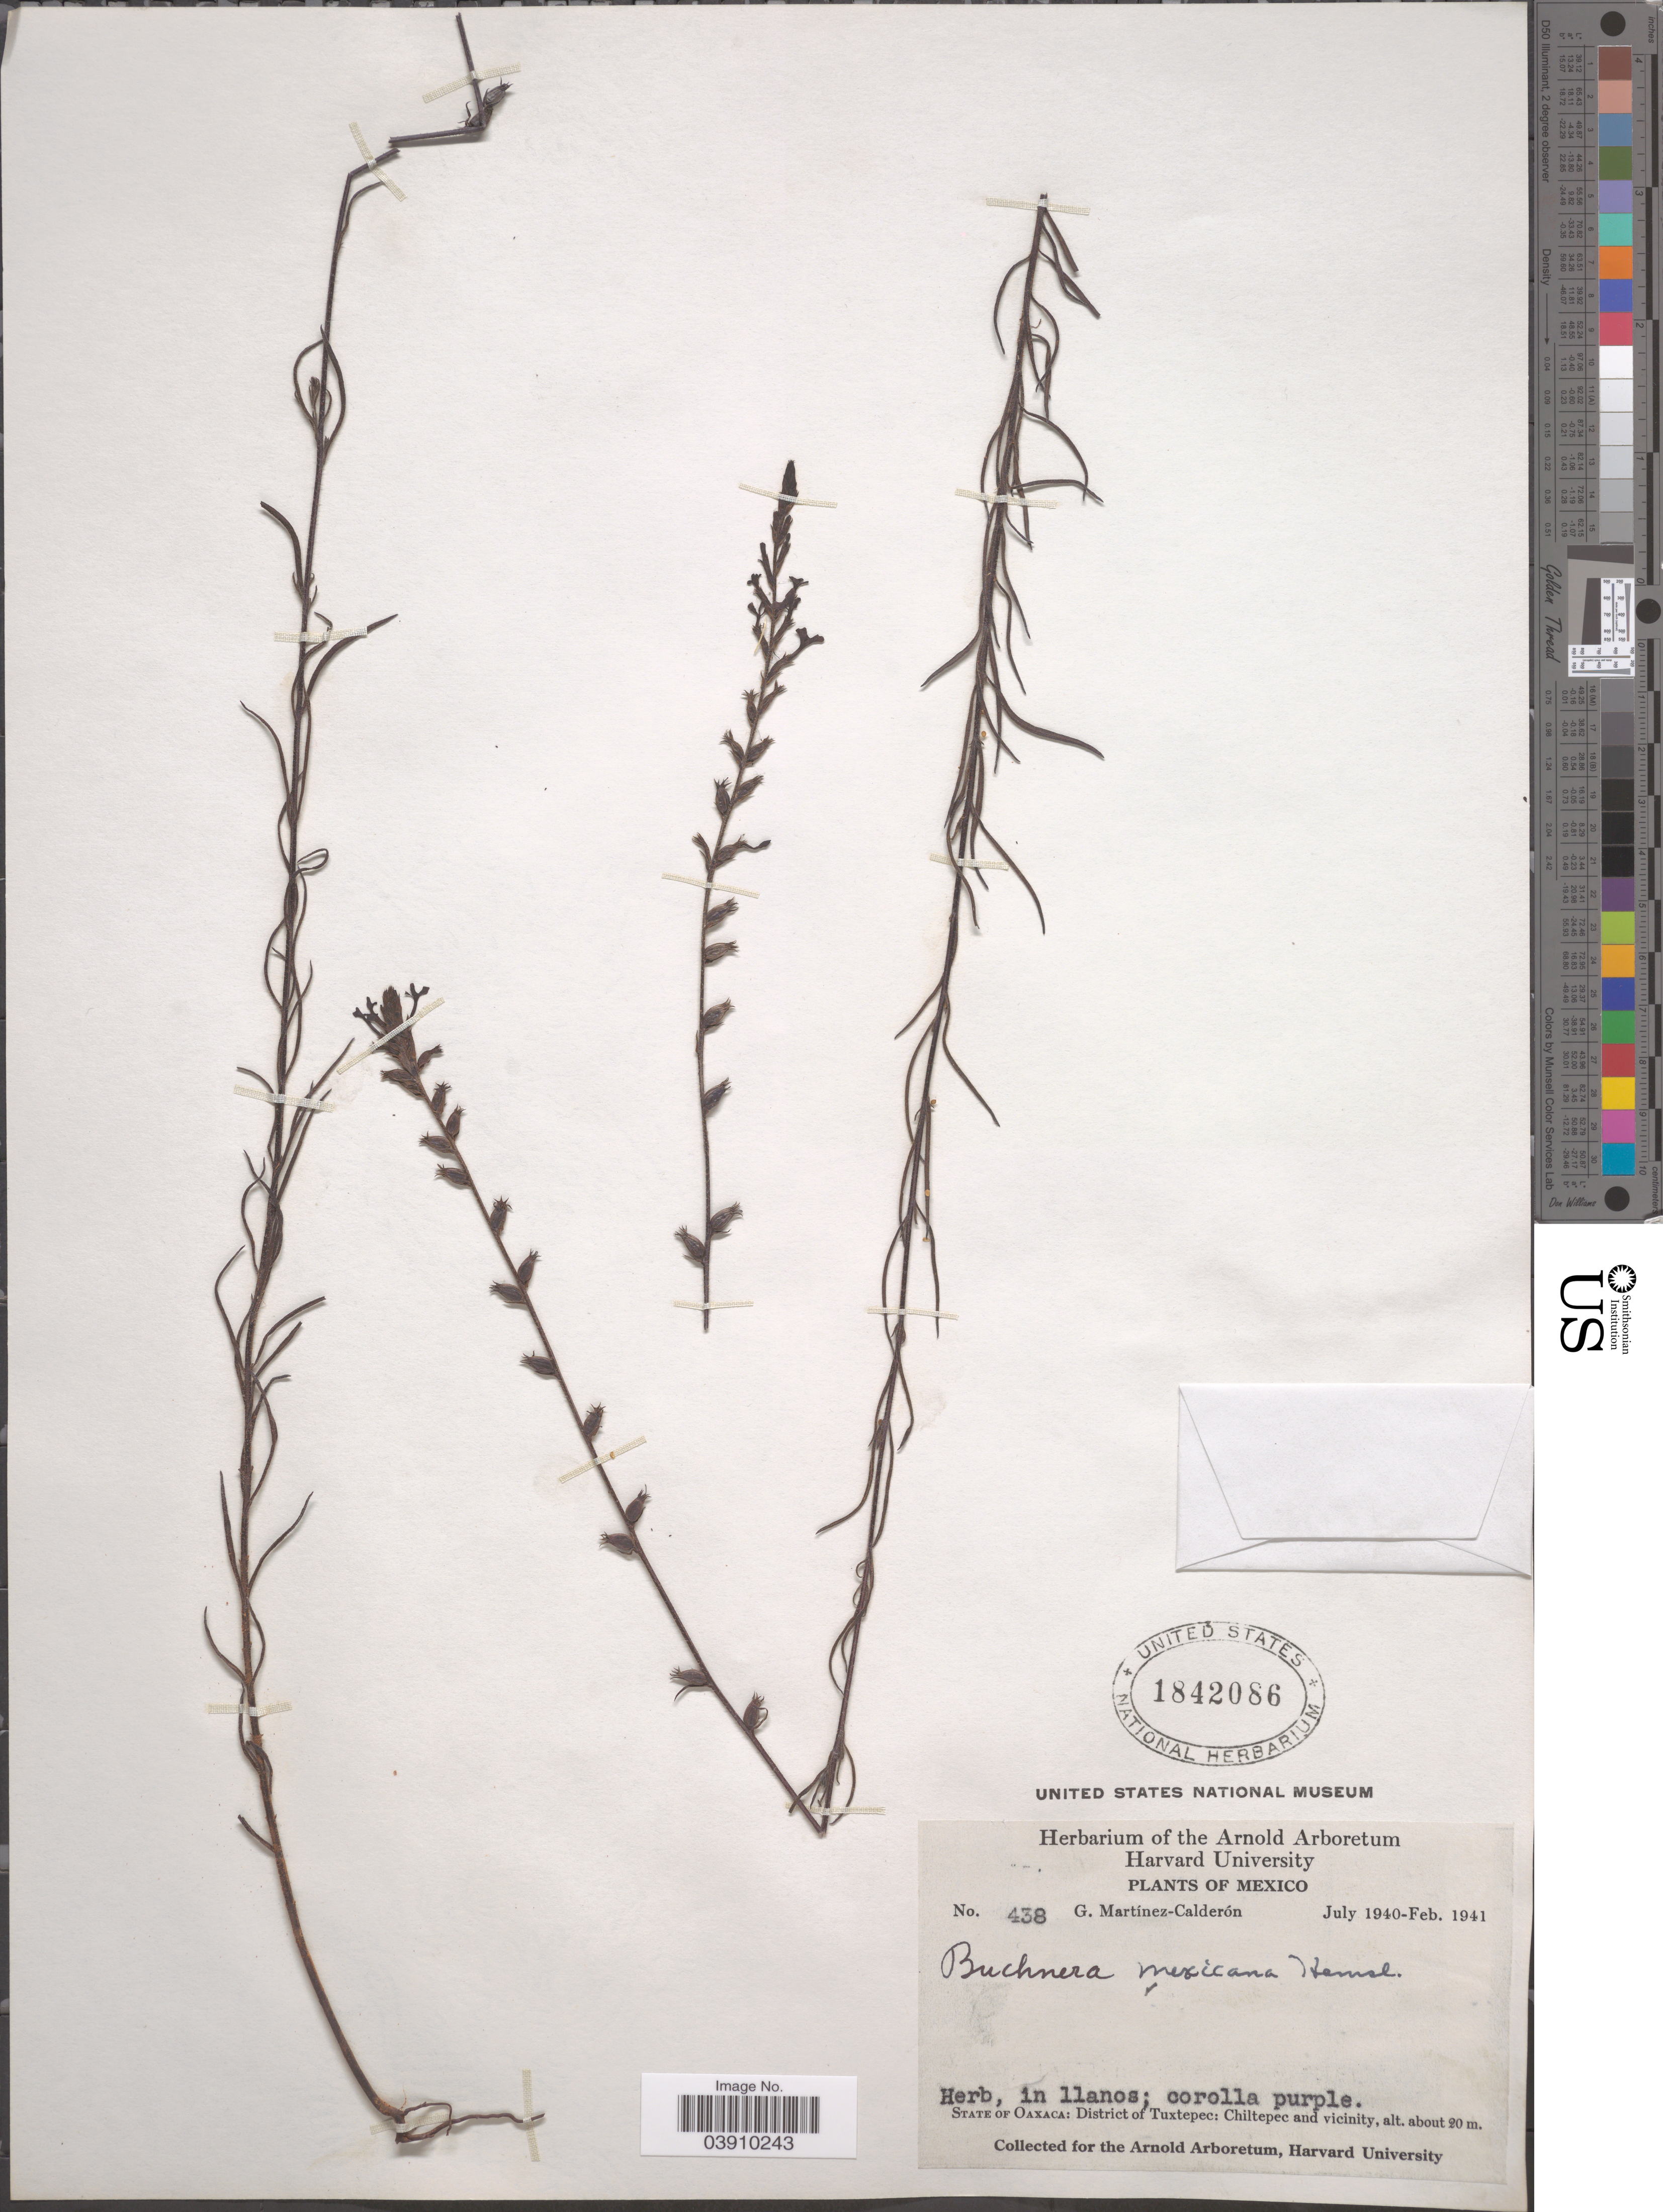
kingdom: Plantae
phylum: Tracheophyta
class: Magnoliopsida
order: Lamiales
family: Orobanchaceae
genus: Buchnera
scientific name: Buchnera pusilla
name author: Kunth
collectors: G. Martínez Calderón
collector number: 438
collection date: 1940-07/1941-02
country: Mexico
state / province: Oaxaca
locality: District of Tuxtepec: Chiltepec and vicinity.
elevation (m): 20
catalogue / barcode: US 1842086